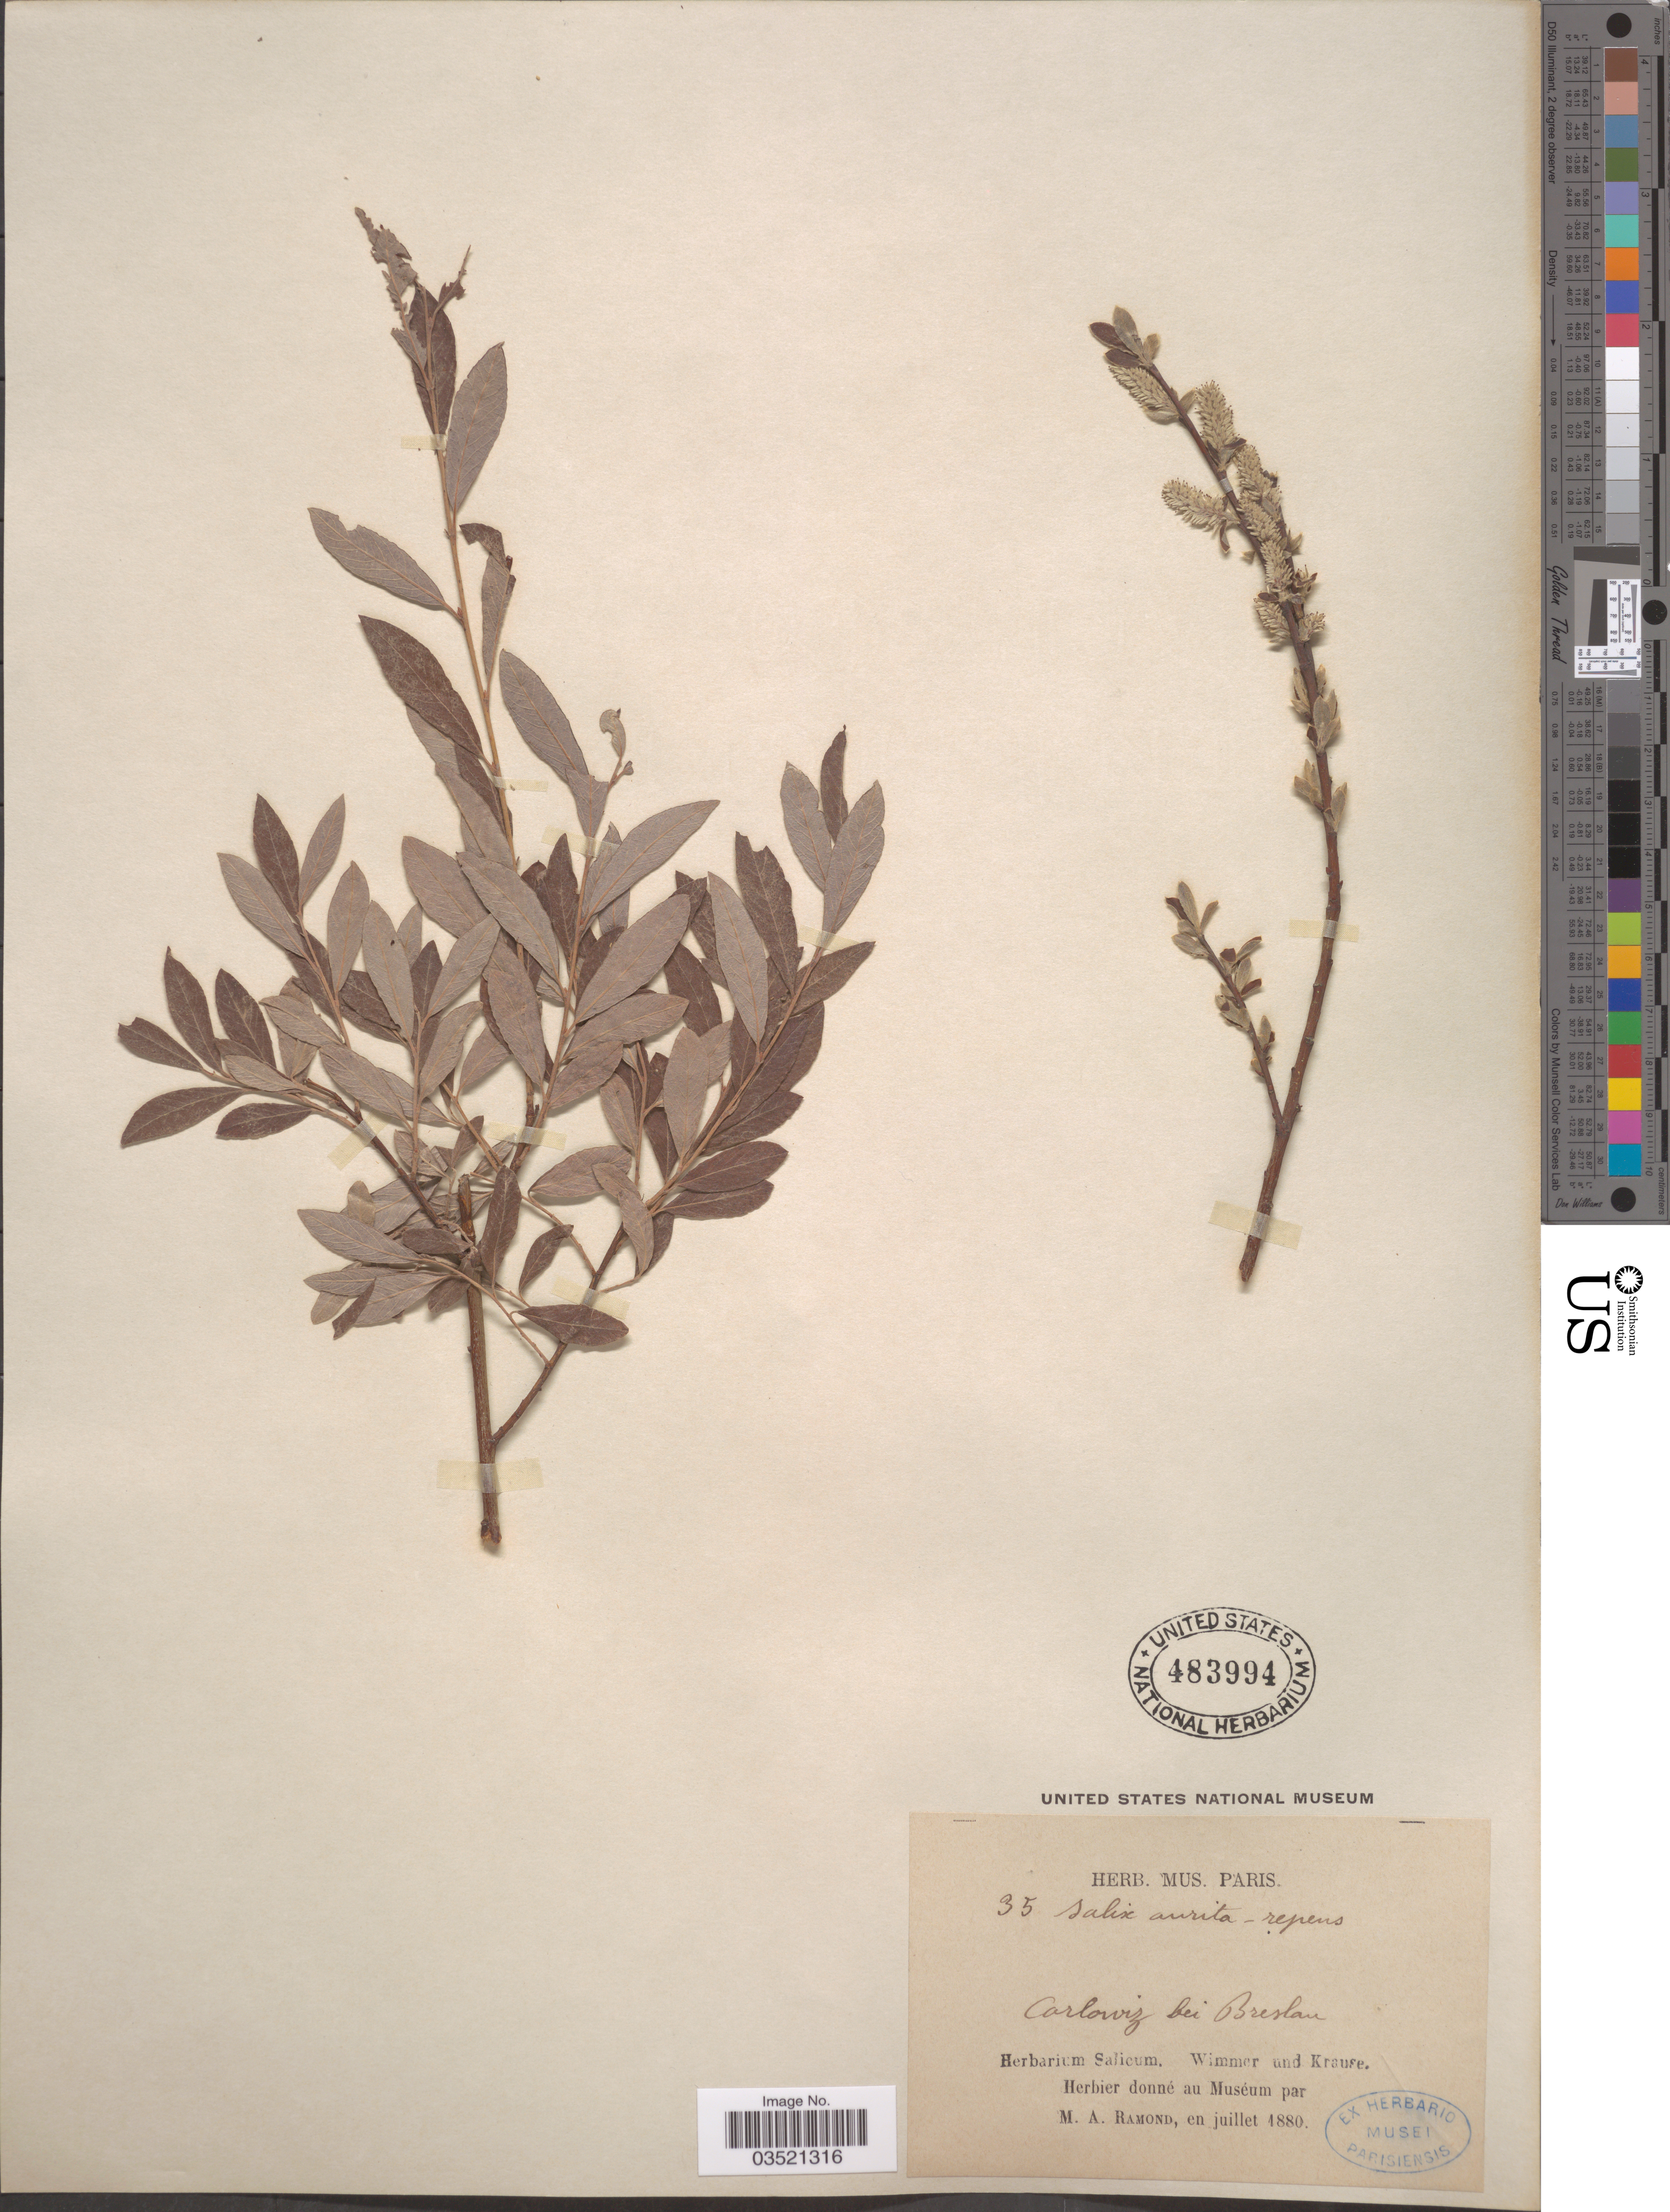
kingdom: Plantae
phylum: Tracheophyta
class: Magnoliopsida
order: Malpighiales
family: Salicaceae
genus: Salix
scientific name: Salix aurita x S. repens L.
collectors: Wimmer & -- Krause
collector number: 35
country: Poland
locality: Carlowiz bei Breslau.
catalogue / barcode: US 483994